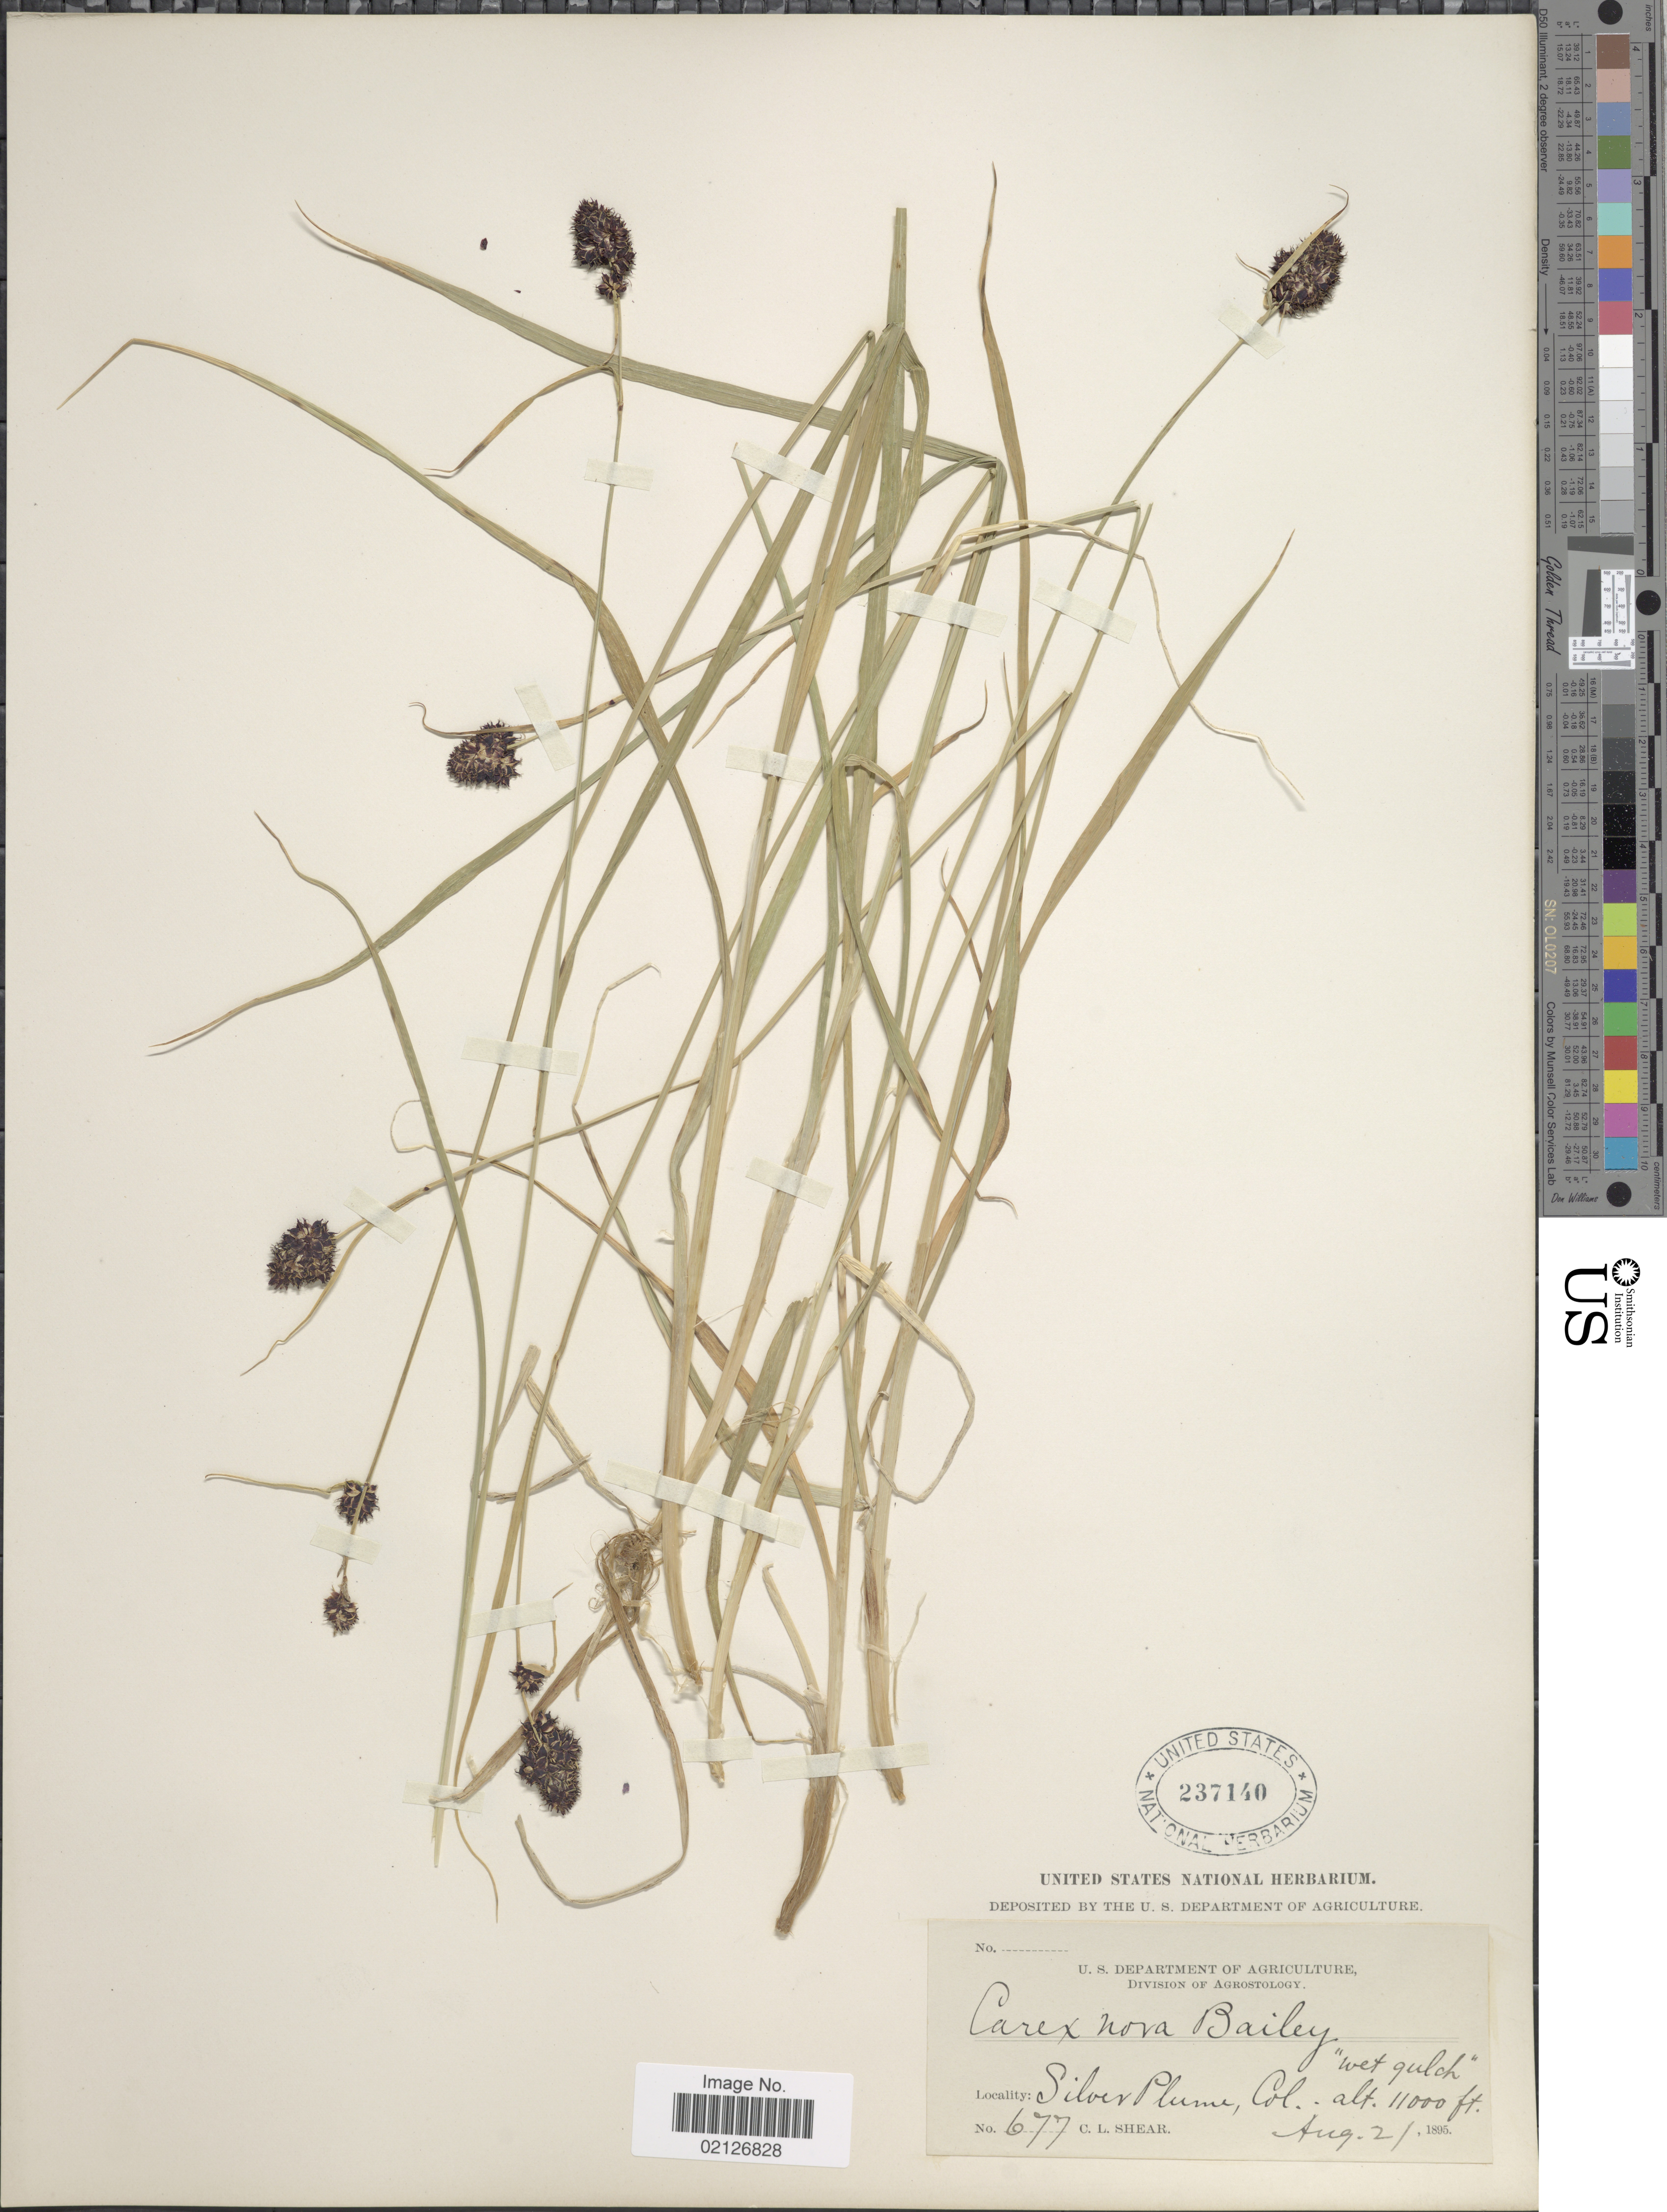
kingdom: Plantae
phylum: Tracheophyta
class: Liliopsida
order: Poales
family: Cyperaceae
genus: Carex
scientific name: Carex nova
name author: L.H. Bailey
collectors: C. L. Shear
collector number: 677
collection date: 1895-08-21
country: United States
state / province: Colorado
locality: Silver Plume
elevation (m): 3353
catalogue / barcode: US 237140